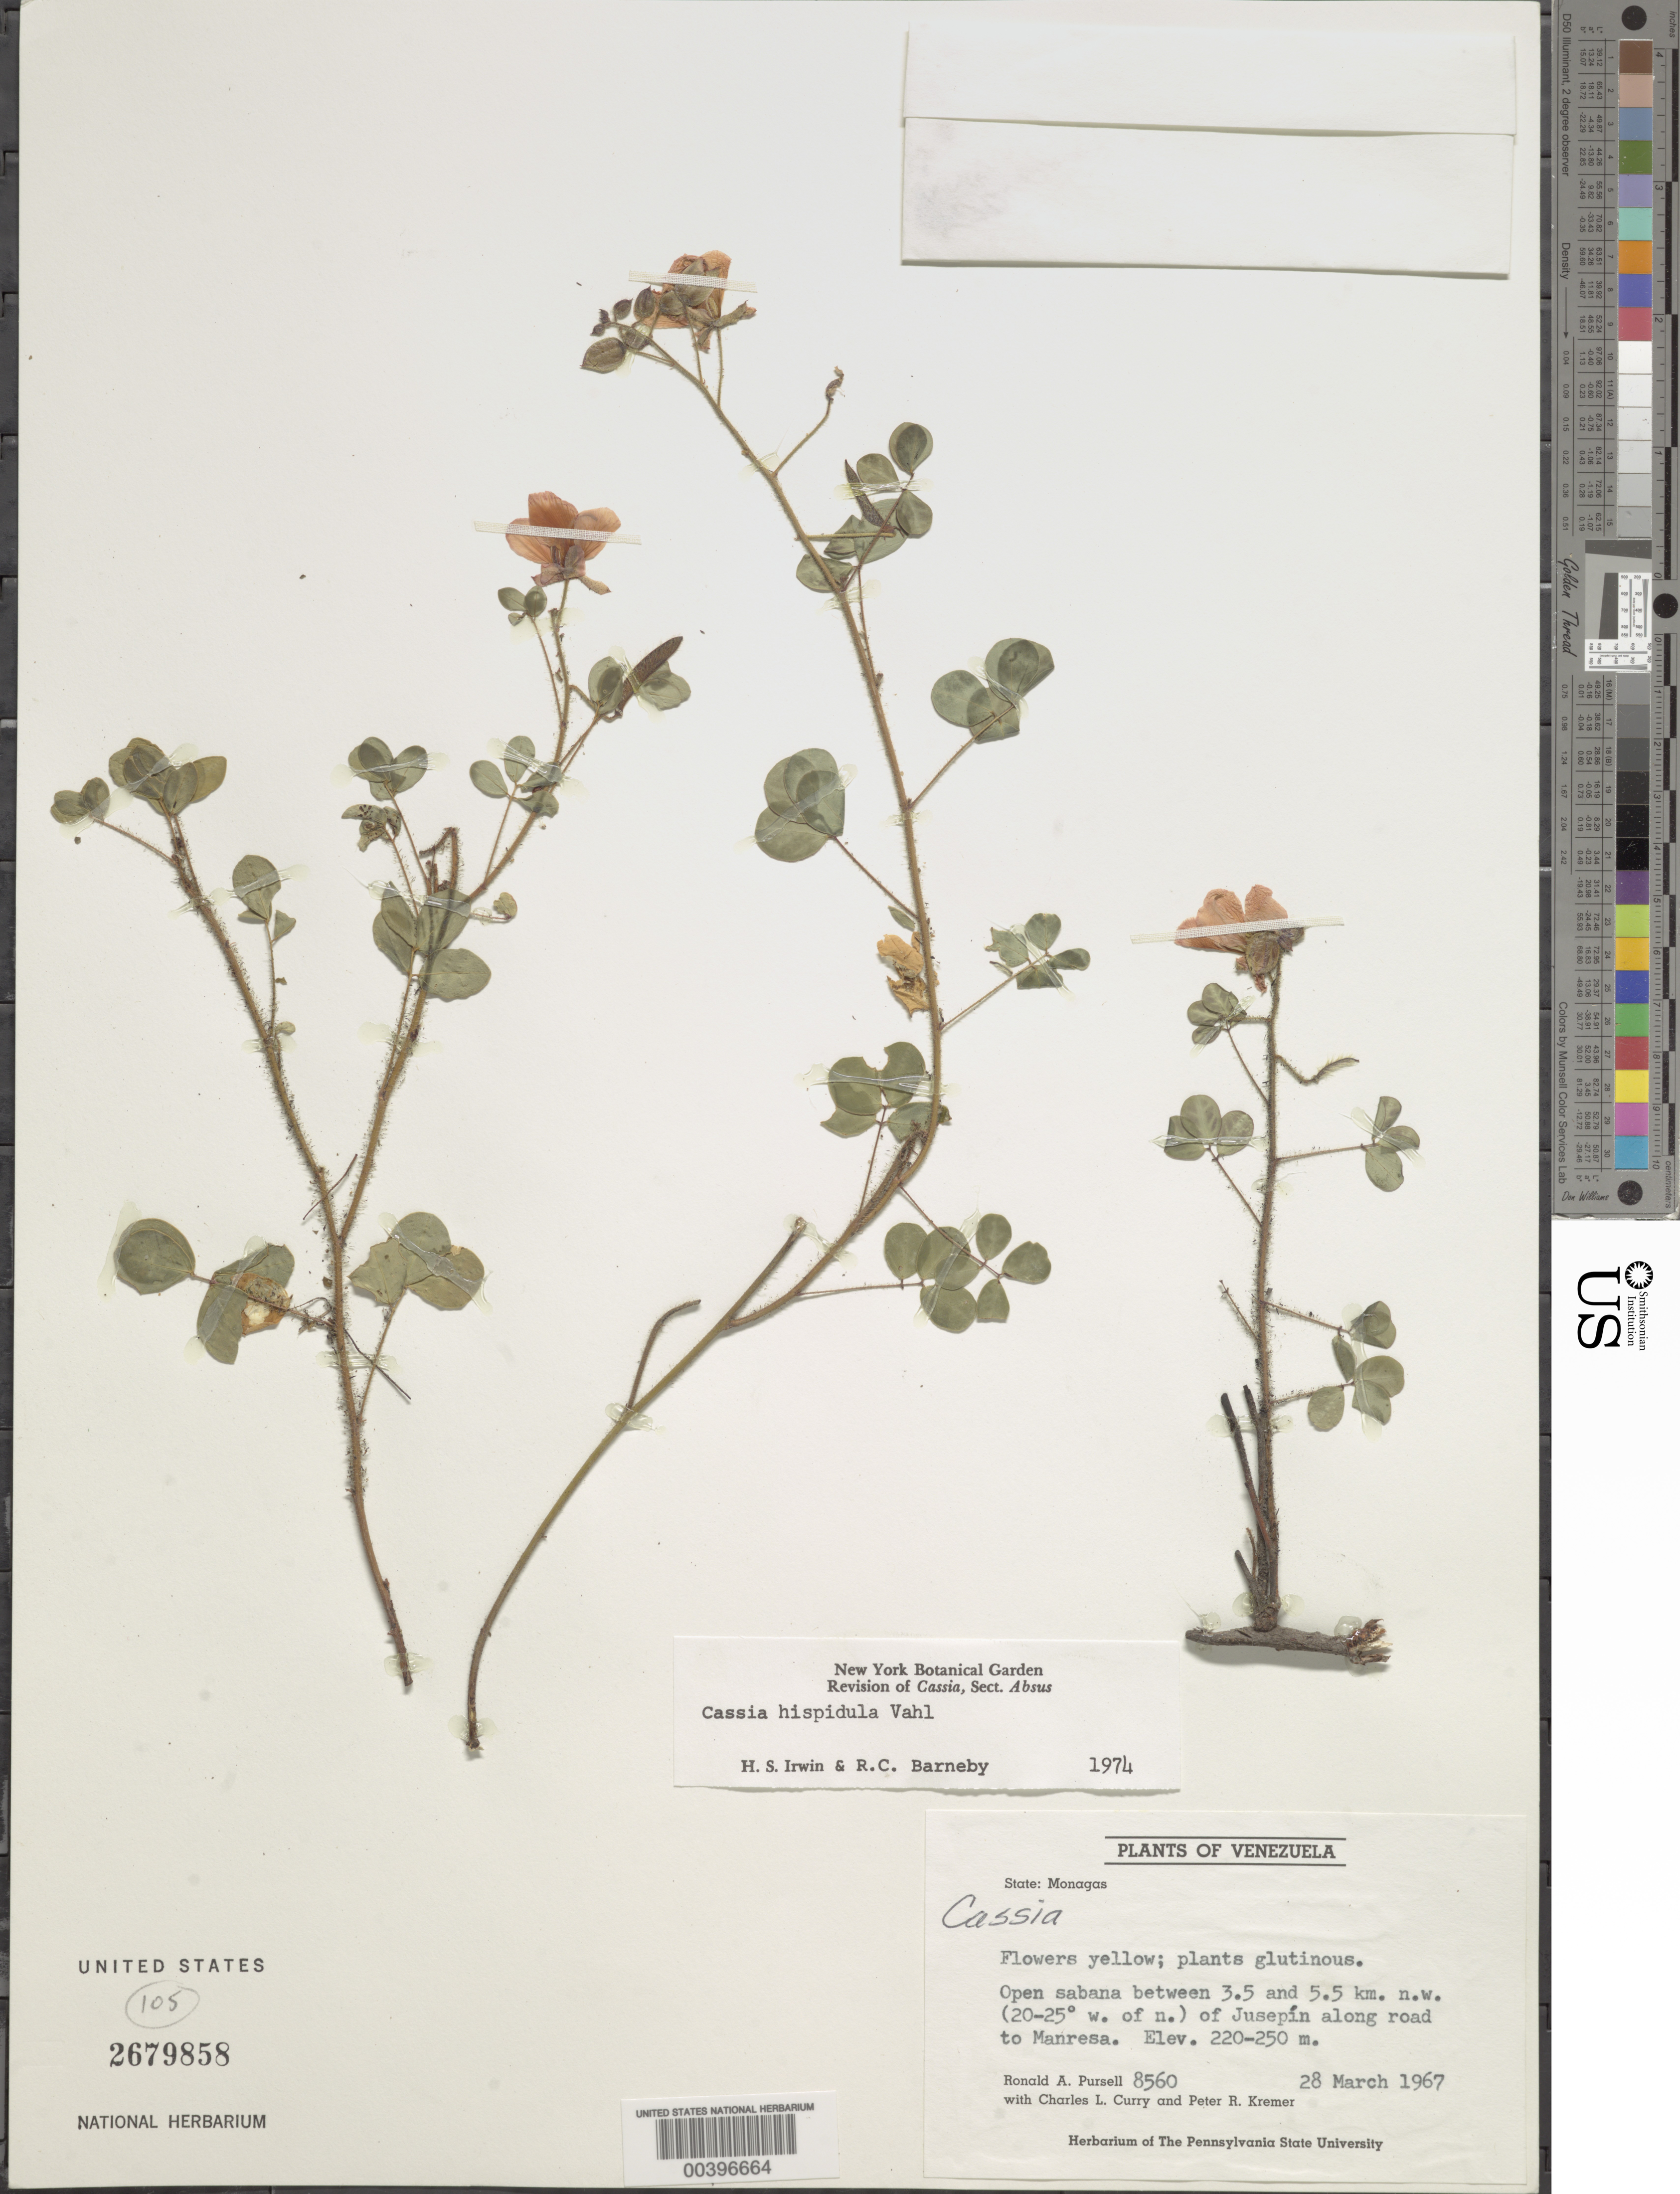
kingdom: Plantae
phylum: Tracheophyta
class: Magnoliopsida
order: Fabales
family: Fabaceae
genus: Chamaecrista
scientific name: Chamaecrista hispidula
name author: (Vahl) H.S. Irwin & Barneby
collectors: R. A. Pursell, C. L. Curry & P. R. Kremer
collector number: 8560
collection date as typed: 28 Mar 1967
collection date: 1967-03-28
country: Venezuela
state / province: Monagas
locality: Between 3.5 and 5.5.km nw of jusepin along road to manresa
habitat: Open sabana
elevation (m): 220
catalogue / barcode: US 2679858